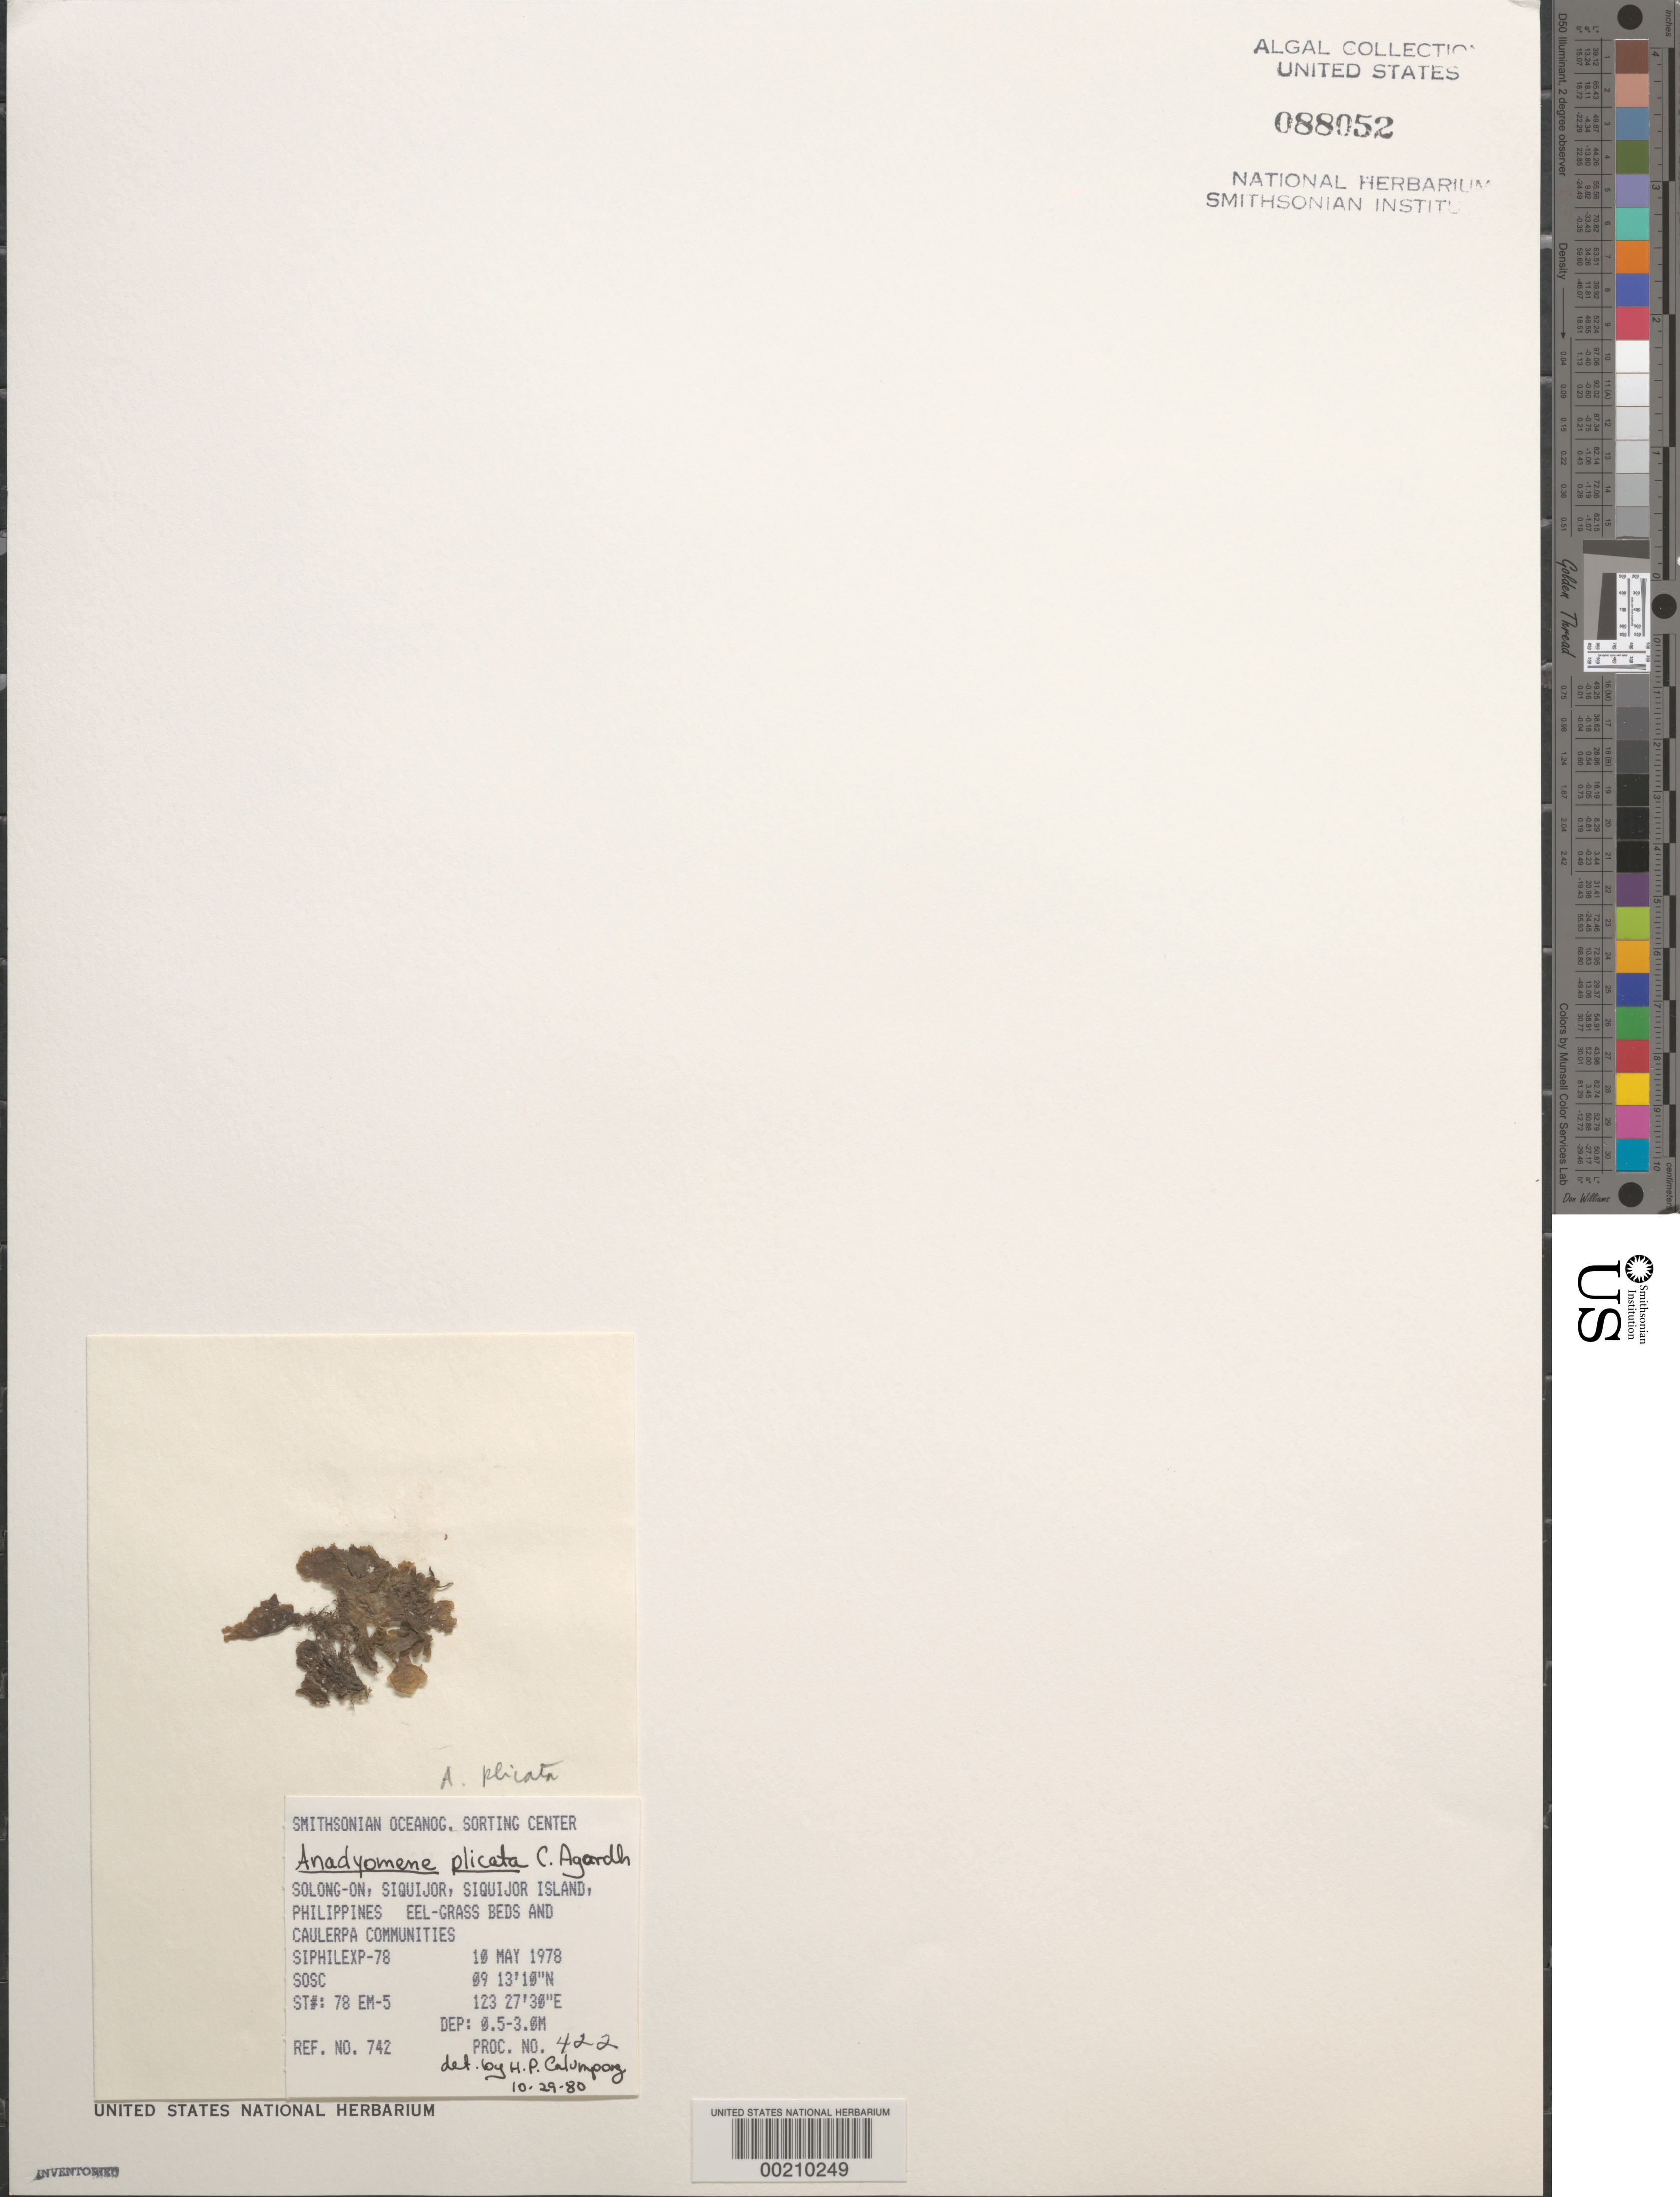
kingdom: Plantae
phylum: Chlorophyta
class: Ulvophyceae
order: Cladophorales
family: Anadyomenaceae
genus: Anadyomene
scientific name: Anadyomene plicata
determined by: Calumpong, H. P.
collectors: SOSC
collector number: Station 78 Em-5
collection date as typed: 10 Jun 1978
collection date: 1978-06-10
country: Philippines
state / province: Central Visayas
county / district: Siquijor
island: Siquijor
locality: Solong-on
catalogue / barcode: US 88052